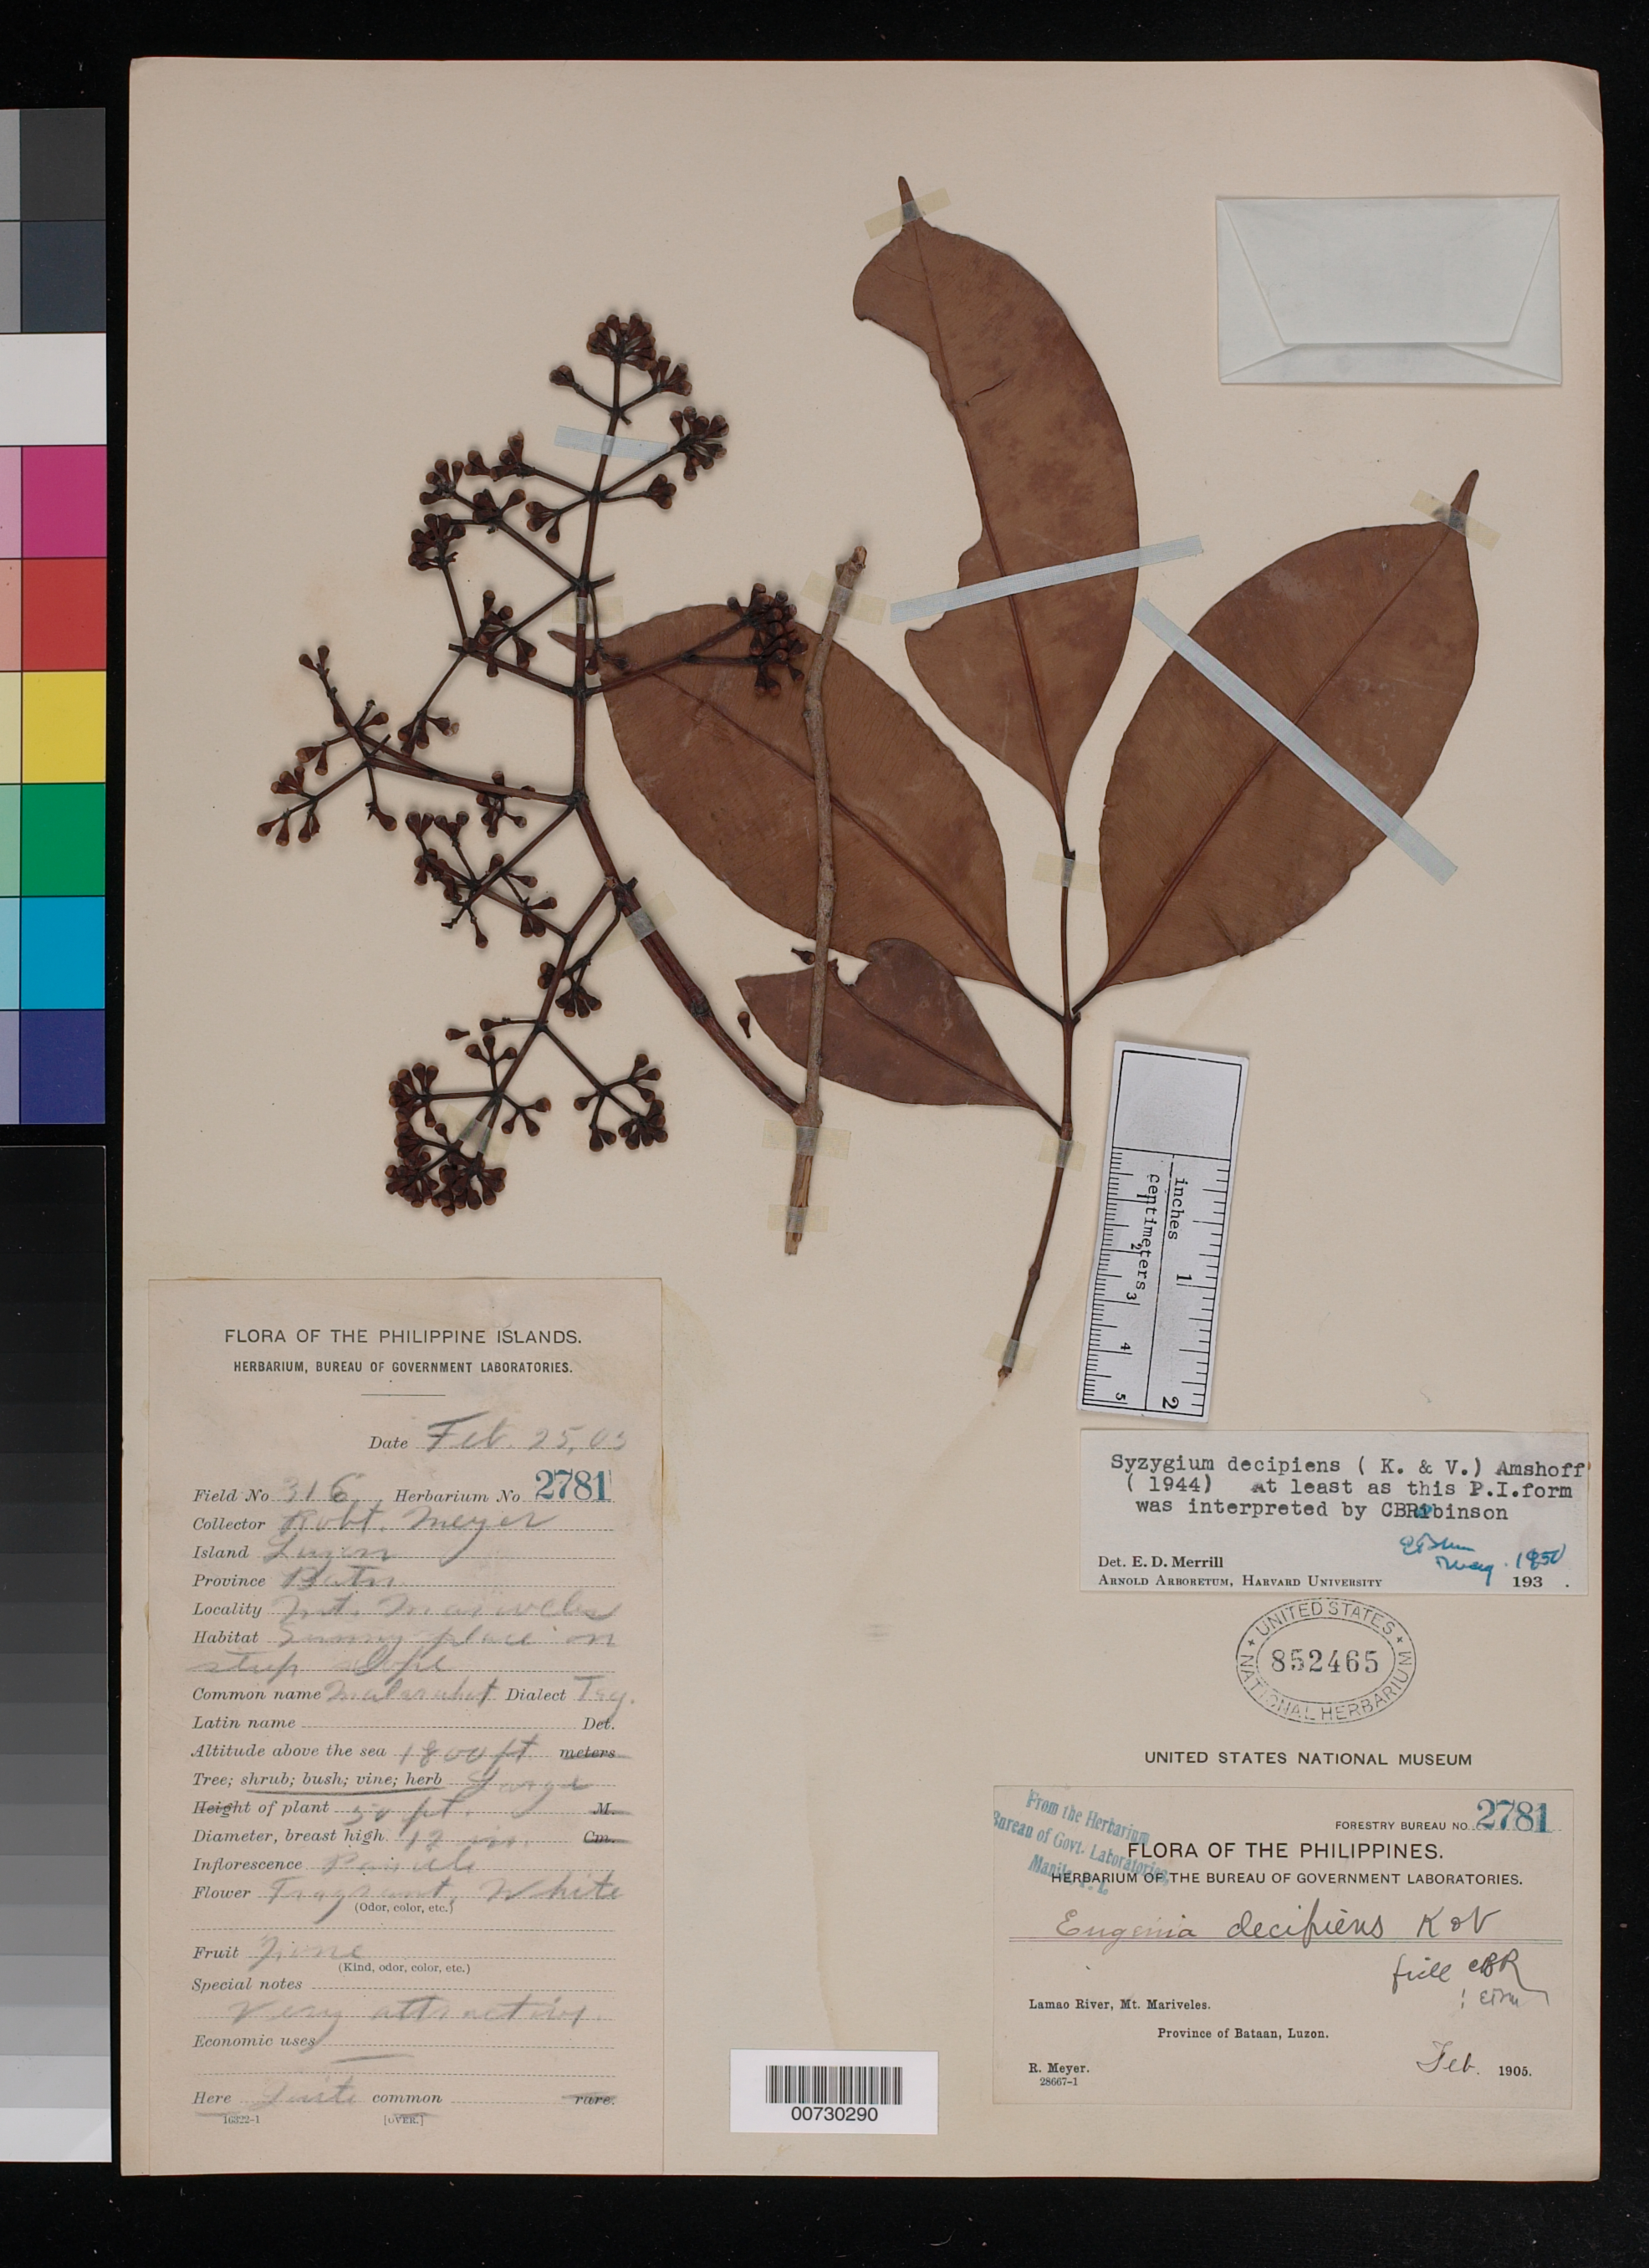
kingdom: Plantae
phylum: Tracheophyta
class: Magnoliopsida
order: Myrtales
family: Myrtaceae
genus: Syzygium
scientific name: Syzygium decipiens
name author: (Koords. & Valeton) Merr. & L.M. Perry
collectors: R. Meyer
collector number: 316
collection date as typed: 25 Feb 1905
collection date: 1905-02-25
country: Philippines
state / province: Central Luzon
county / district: Bataan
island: Luzon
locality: Lamao River, Mt. Mariveles.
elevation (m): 549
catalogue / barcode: US 852465